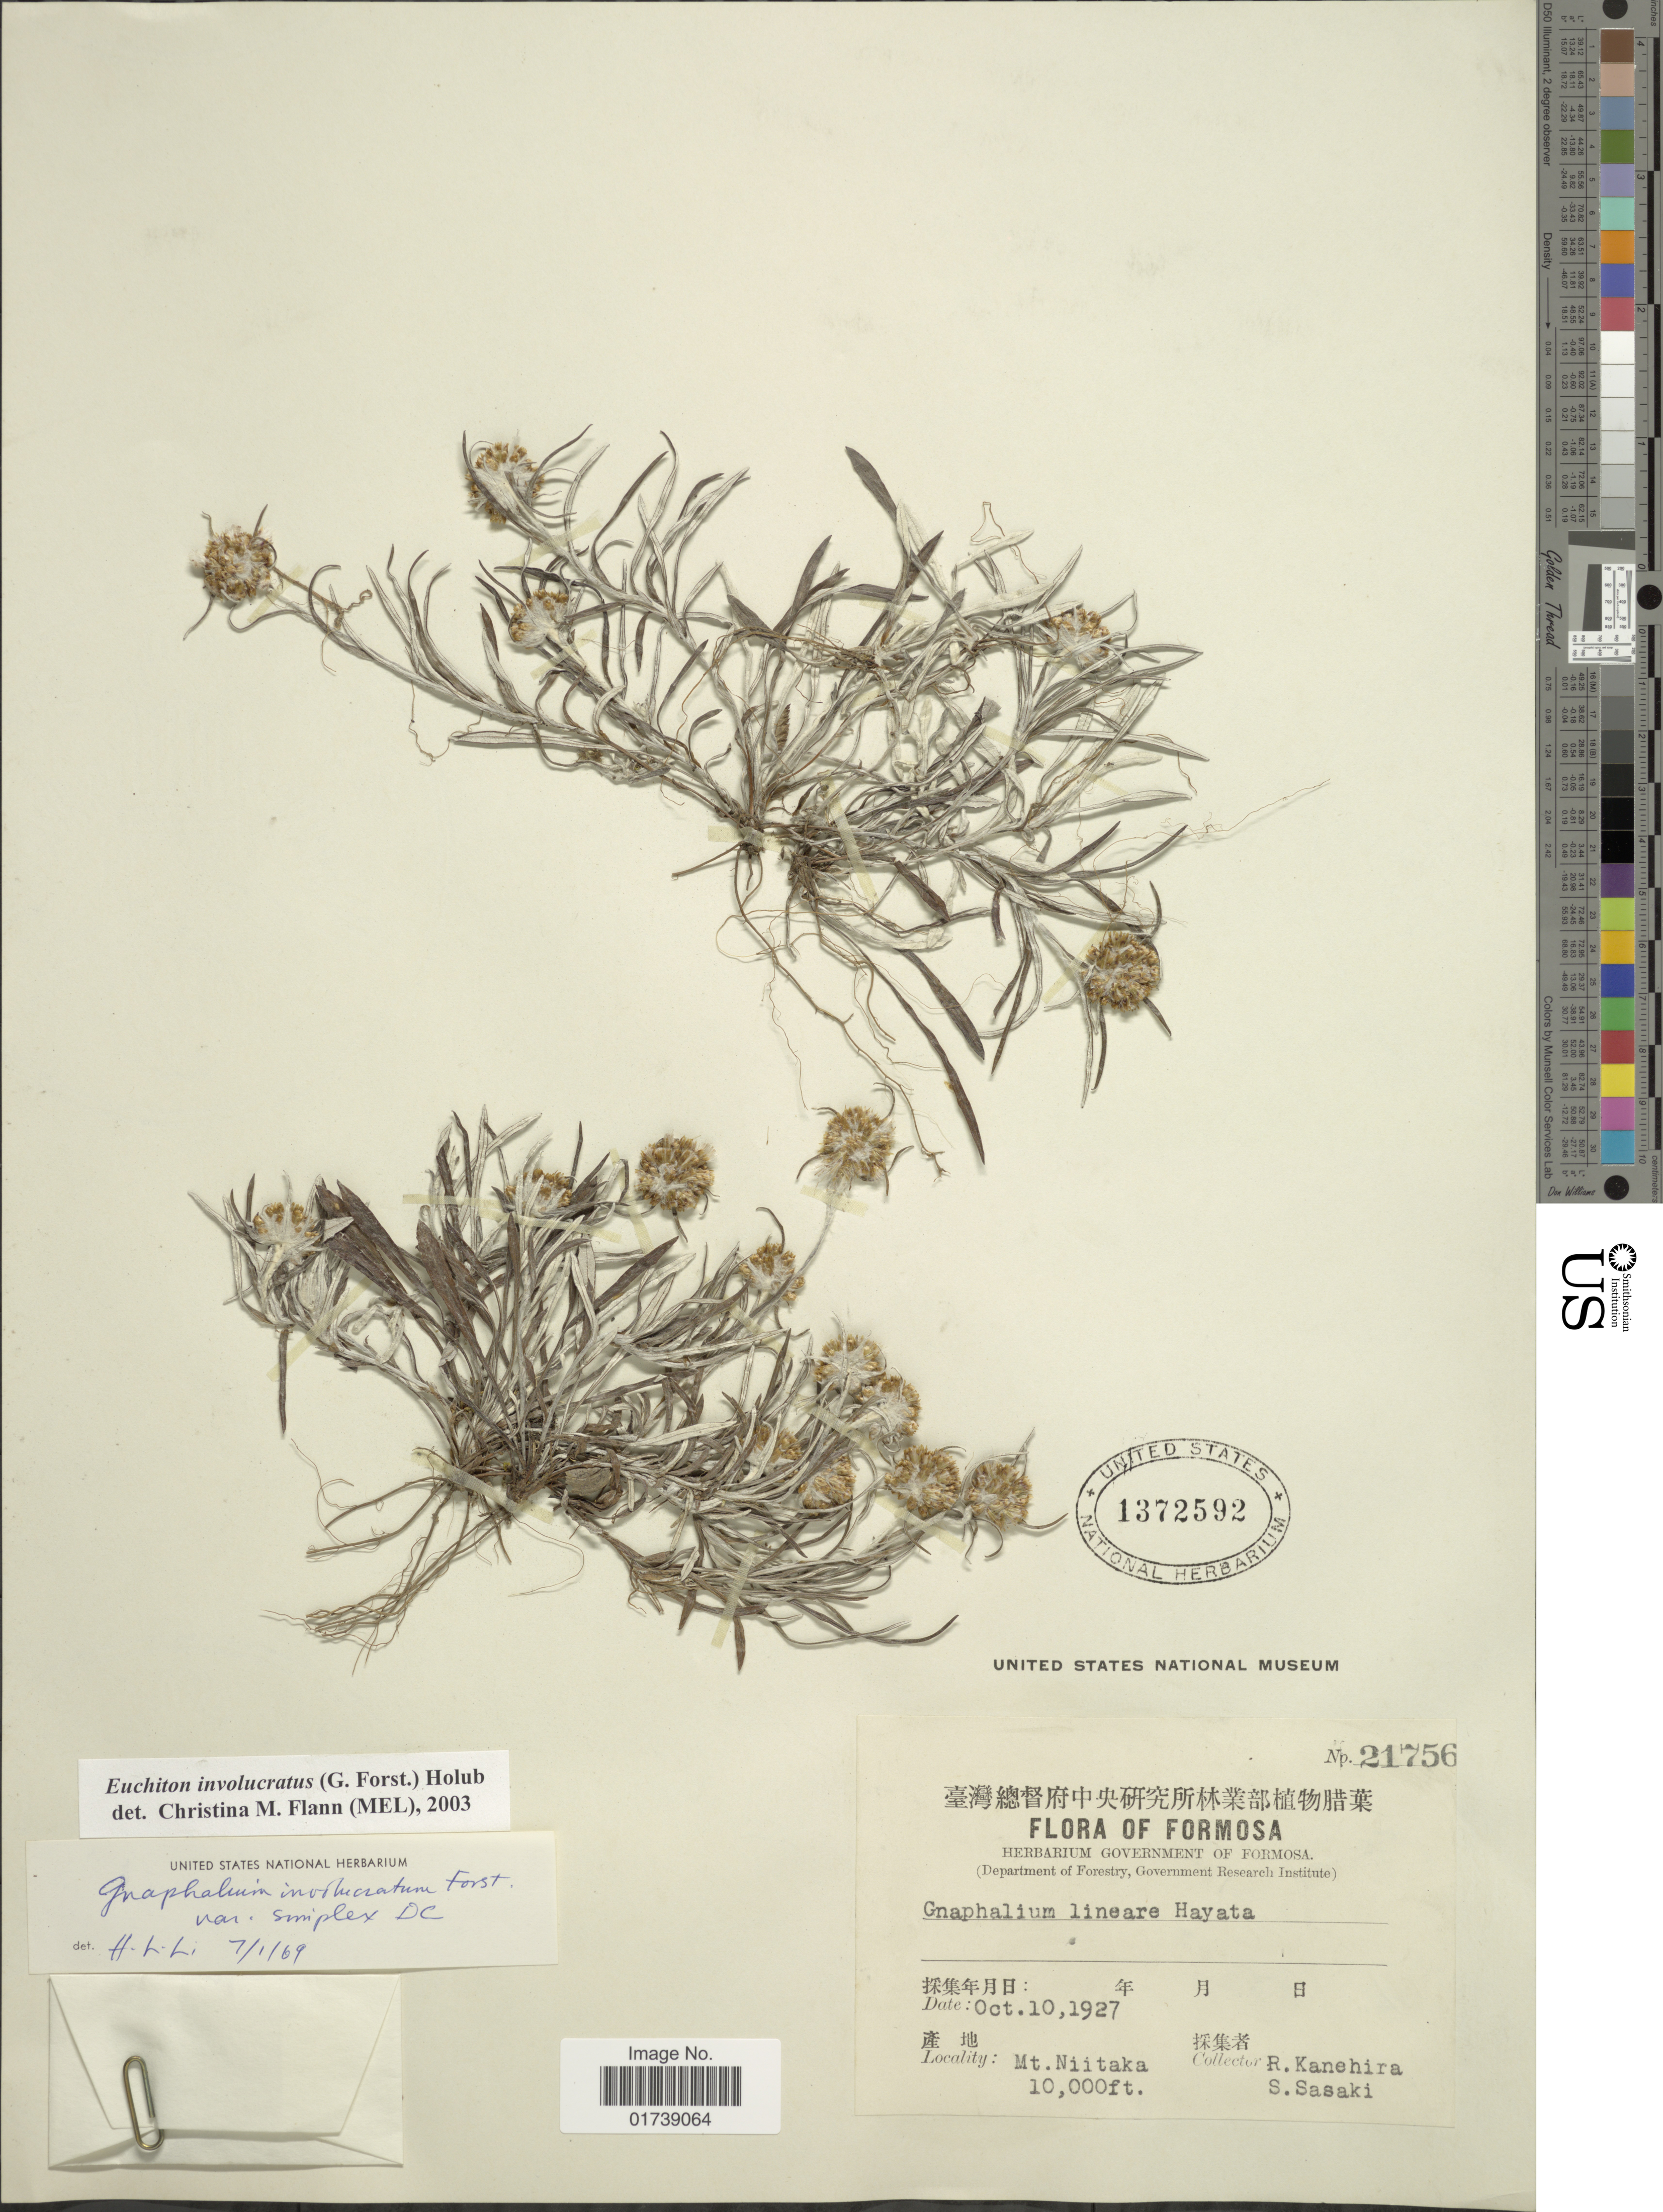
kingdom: Plantae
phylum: Tracheophyta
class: Magnoliopsida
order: Asterales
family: Asteraceae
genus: Euchiton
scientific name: Euchiton involucratus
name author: (G. Forst.) Holub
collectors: R. Kanehira & S. Sasaki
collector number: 21756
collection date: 1927-10-10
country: Taiwan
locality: Formosa, Mt. Niitaki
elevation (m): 3048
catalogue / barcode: US 1372592